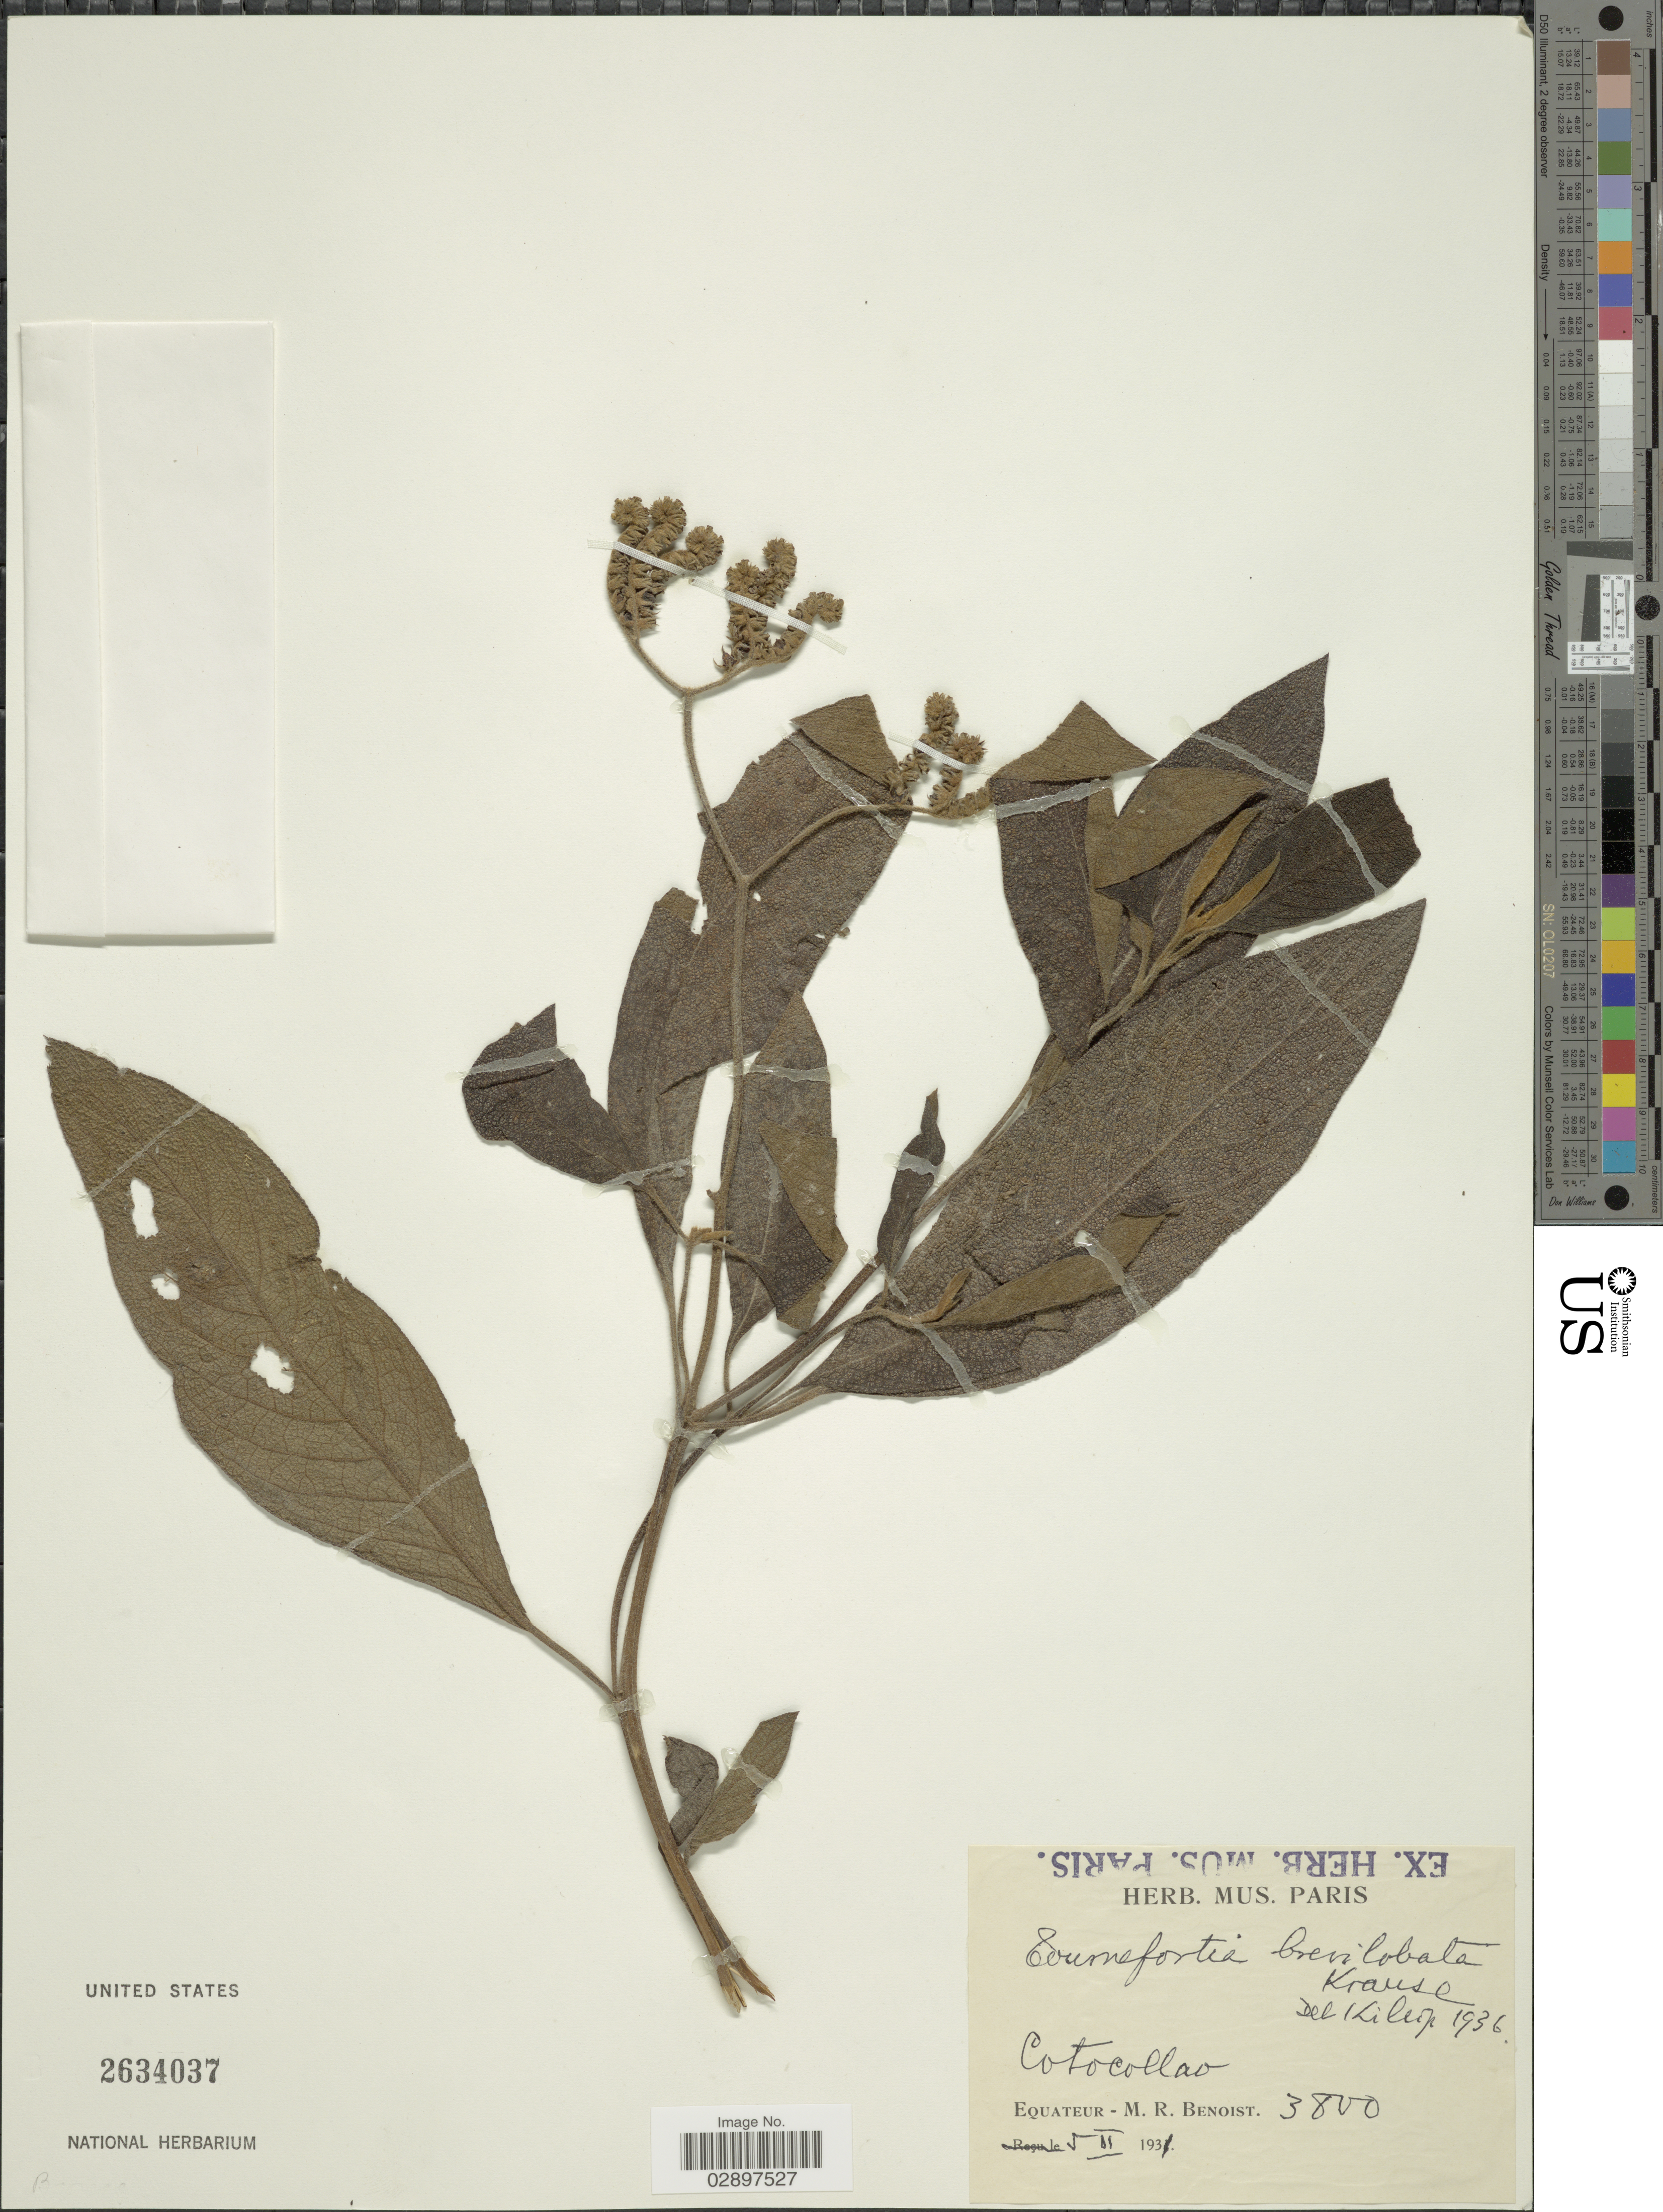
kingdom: Plantae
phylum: Tracheophyta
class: Magnoliopsida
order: Boraginales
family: Heliotropiaceae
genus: Tournefortia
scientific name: Tournefortia ramosissima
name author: K. Krause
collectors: M. Benoist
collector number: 3800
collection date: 1931-02-05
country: Ecuador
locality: Cotocollao. Equateur.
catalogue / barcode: US 2634037